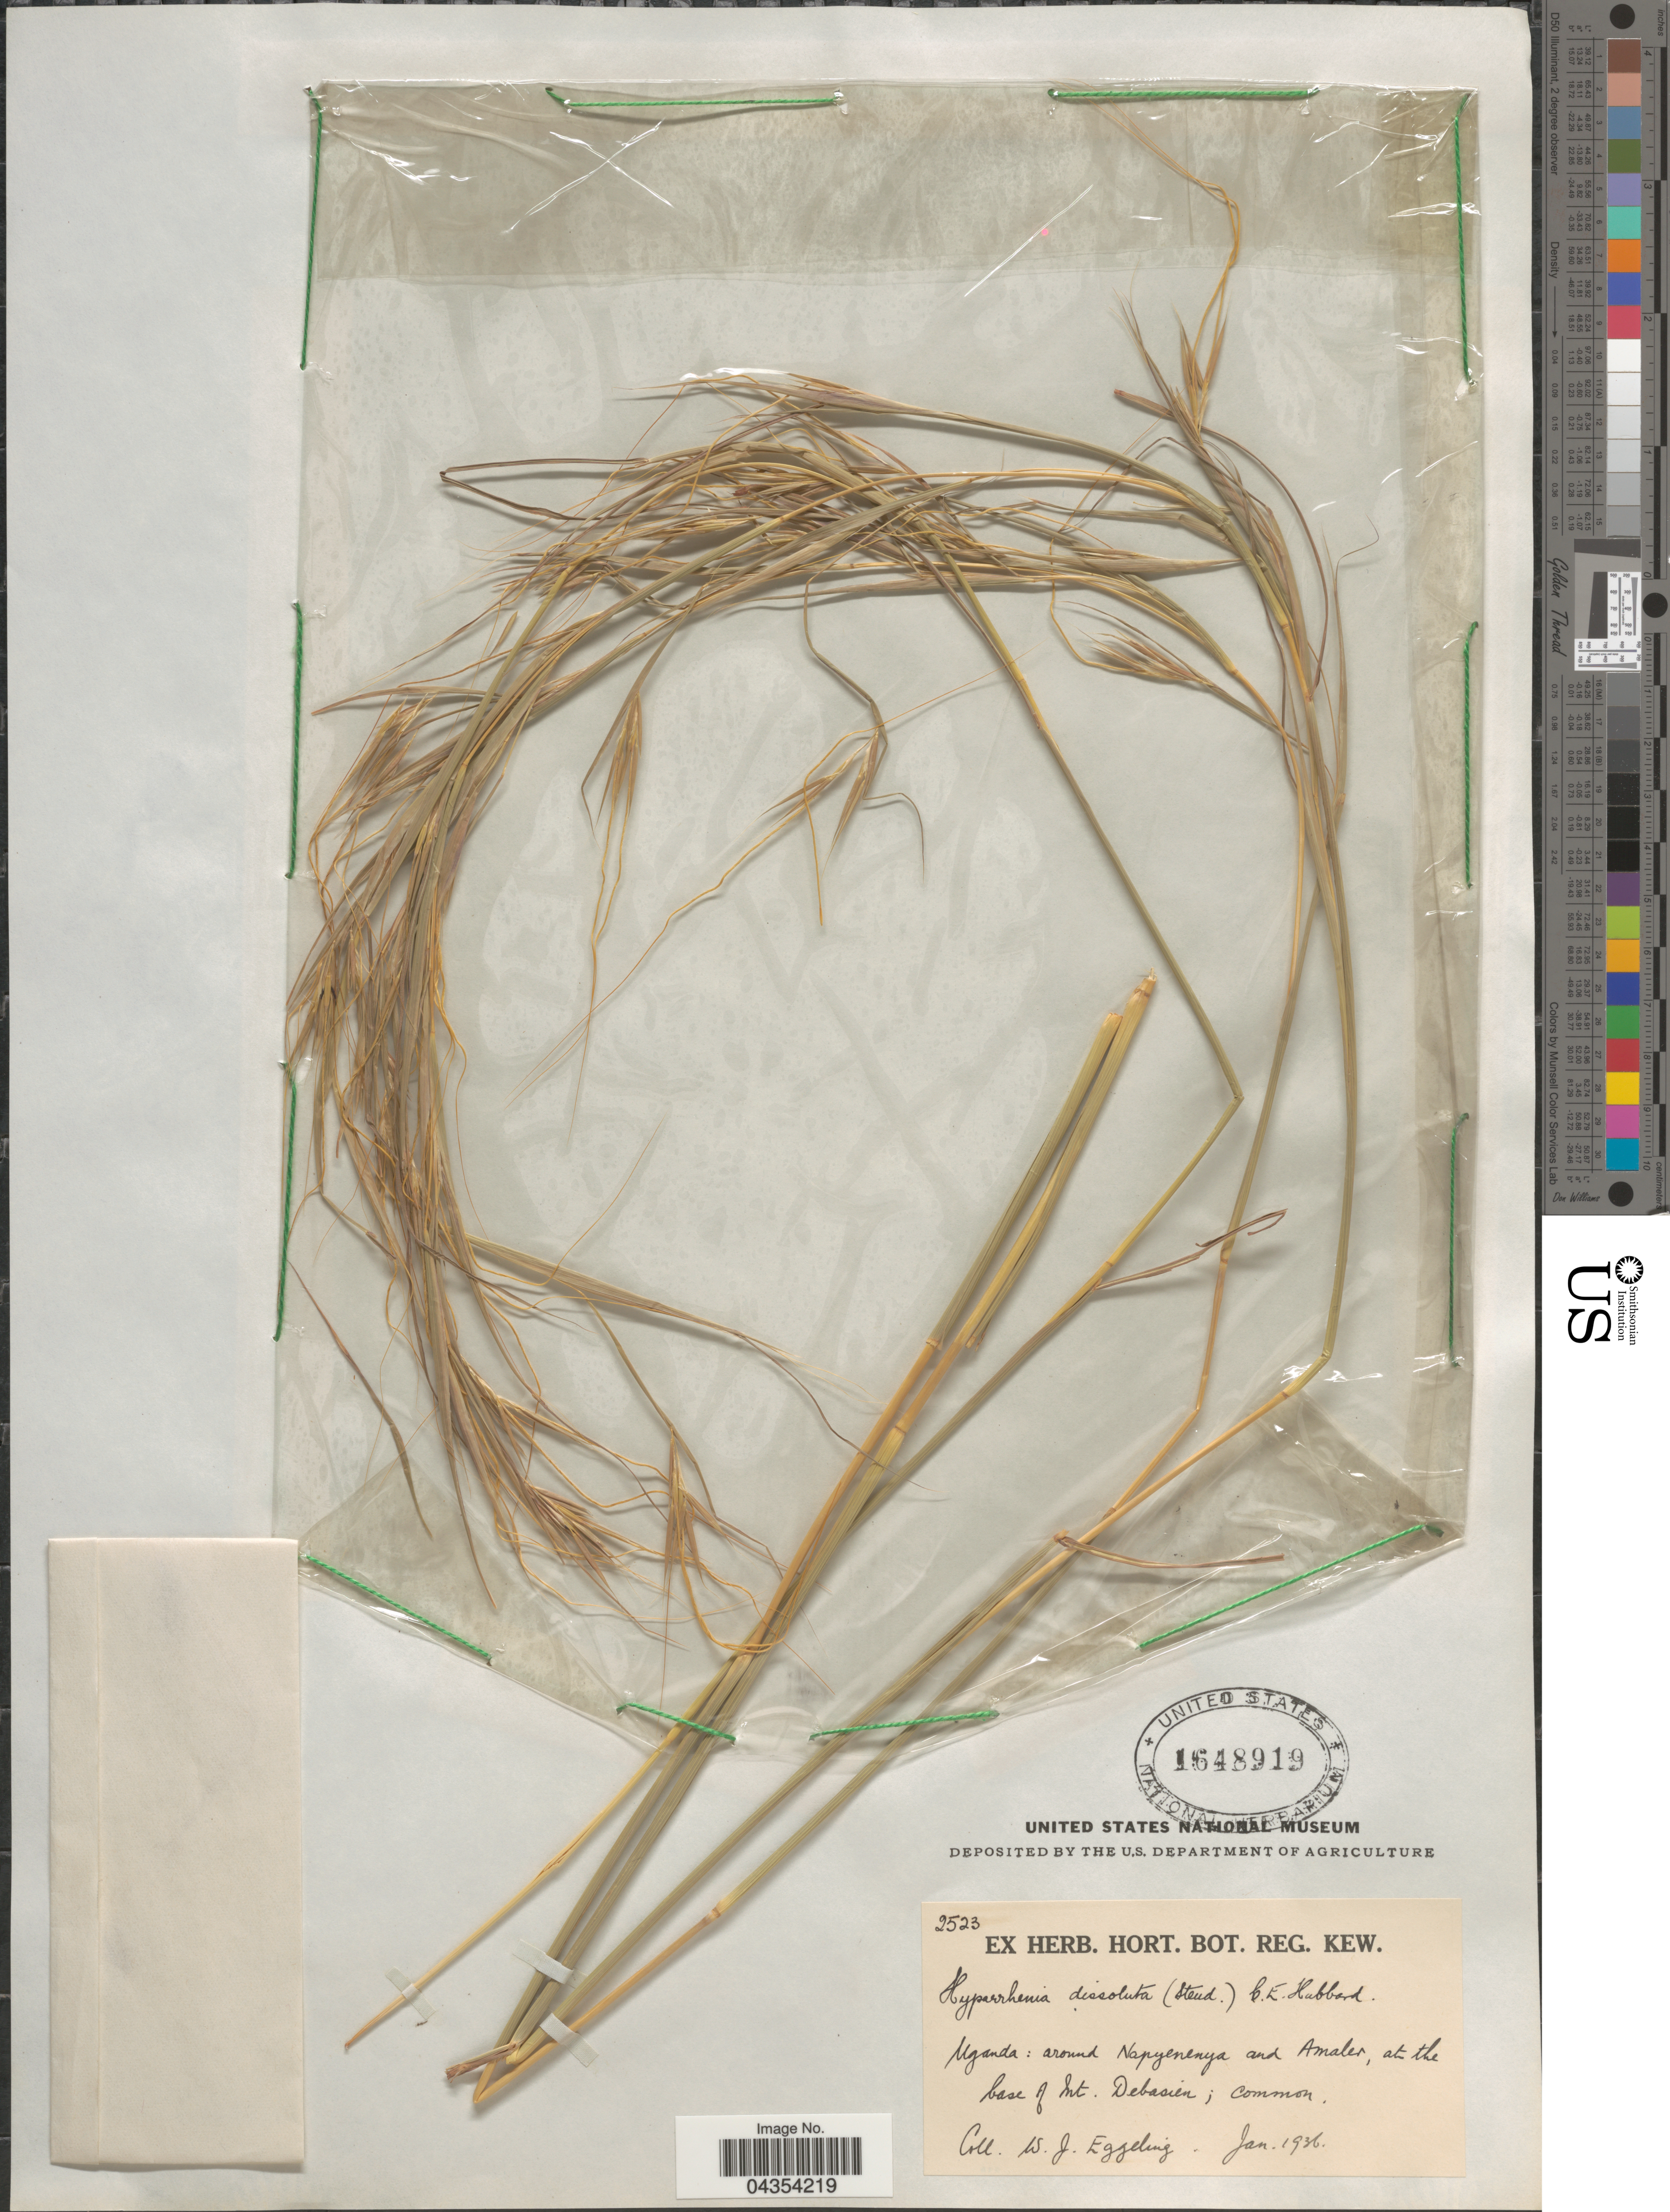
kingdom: Plantae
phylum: Tracheophyta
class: Liliopsida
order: Poales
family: Poaceae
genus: Hyperthelia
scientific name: Hyperthelia dissoluta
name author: (Nees ex Steud.) Clayton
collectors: W. Eggeling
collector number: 2523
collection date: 1936-01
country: Uganda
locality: Around Napyenenya and Amaler, at the base of Mt. Debasien.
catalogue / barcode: US 1648919